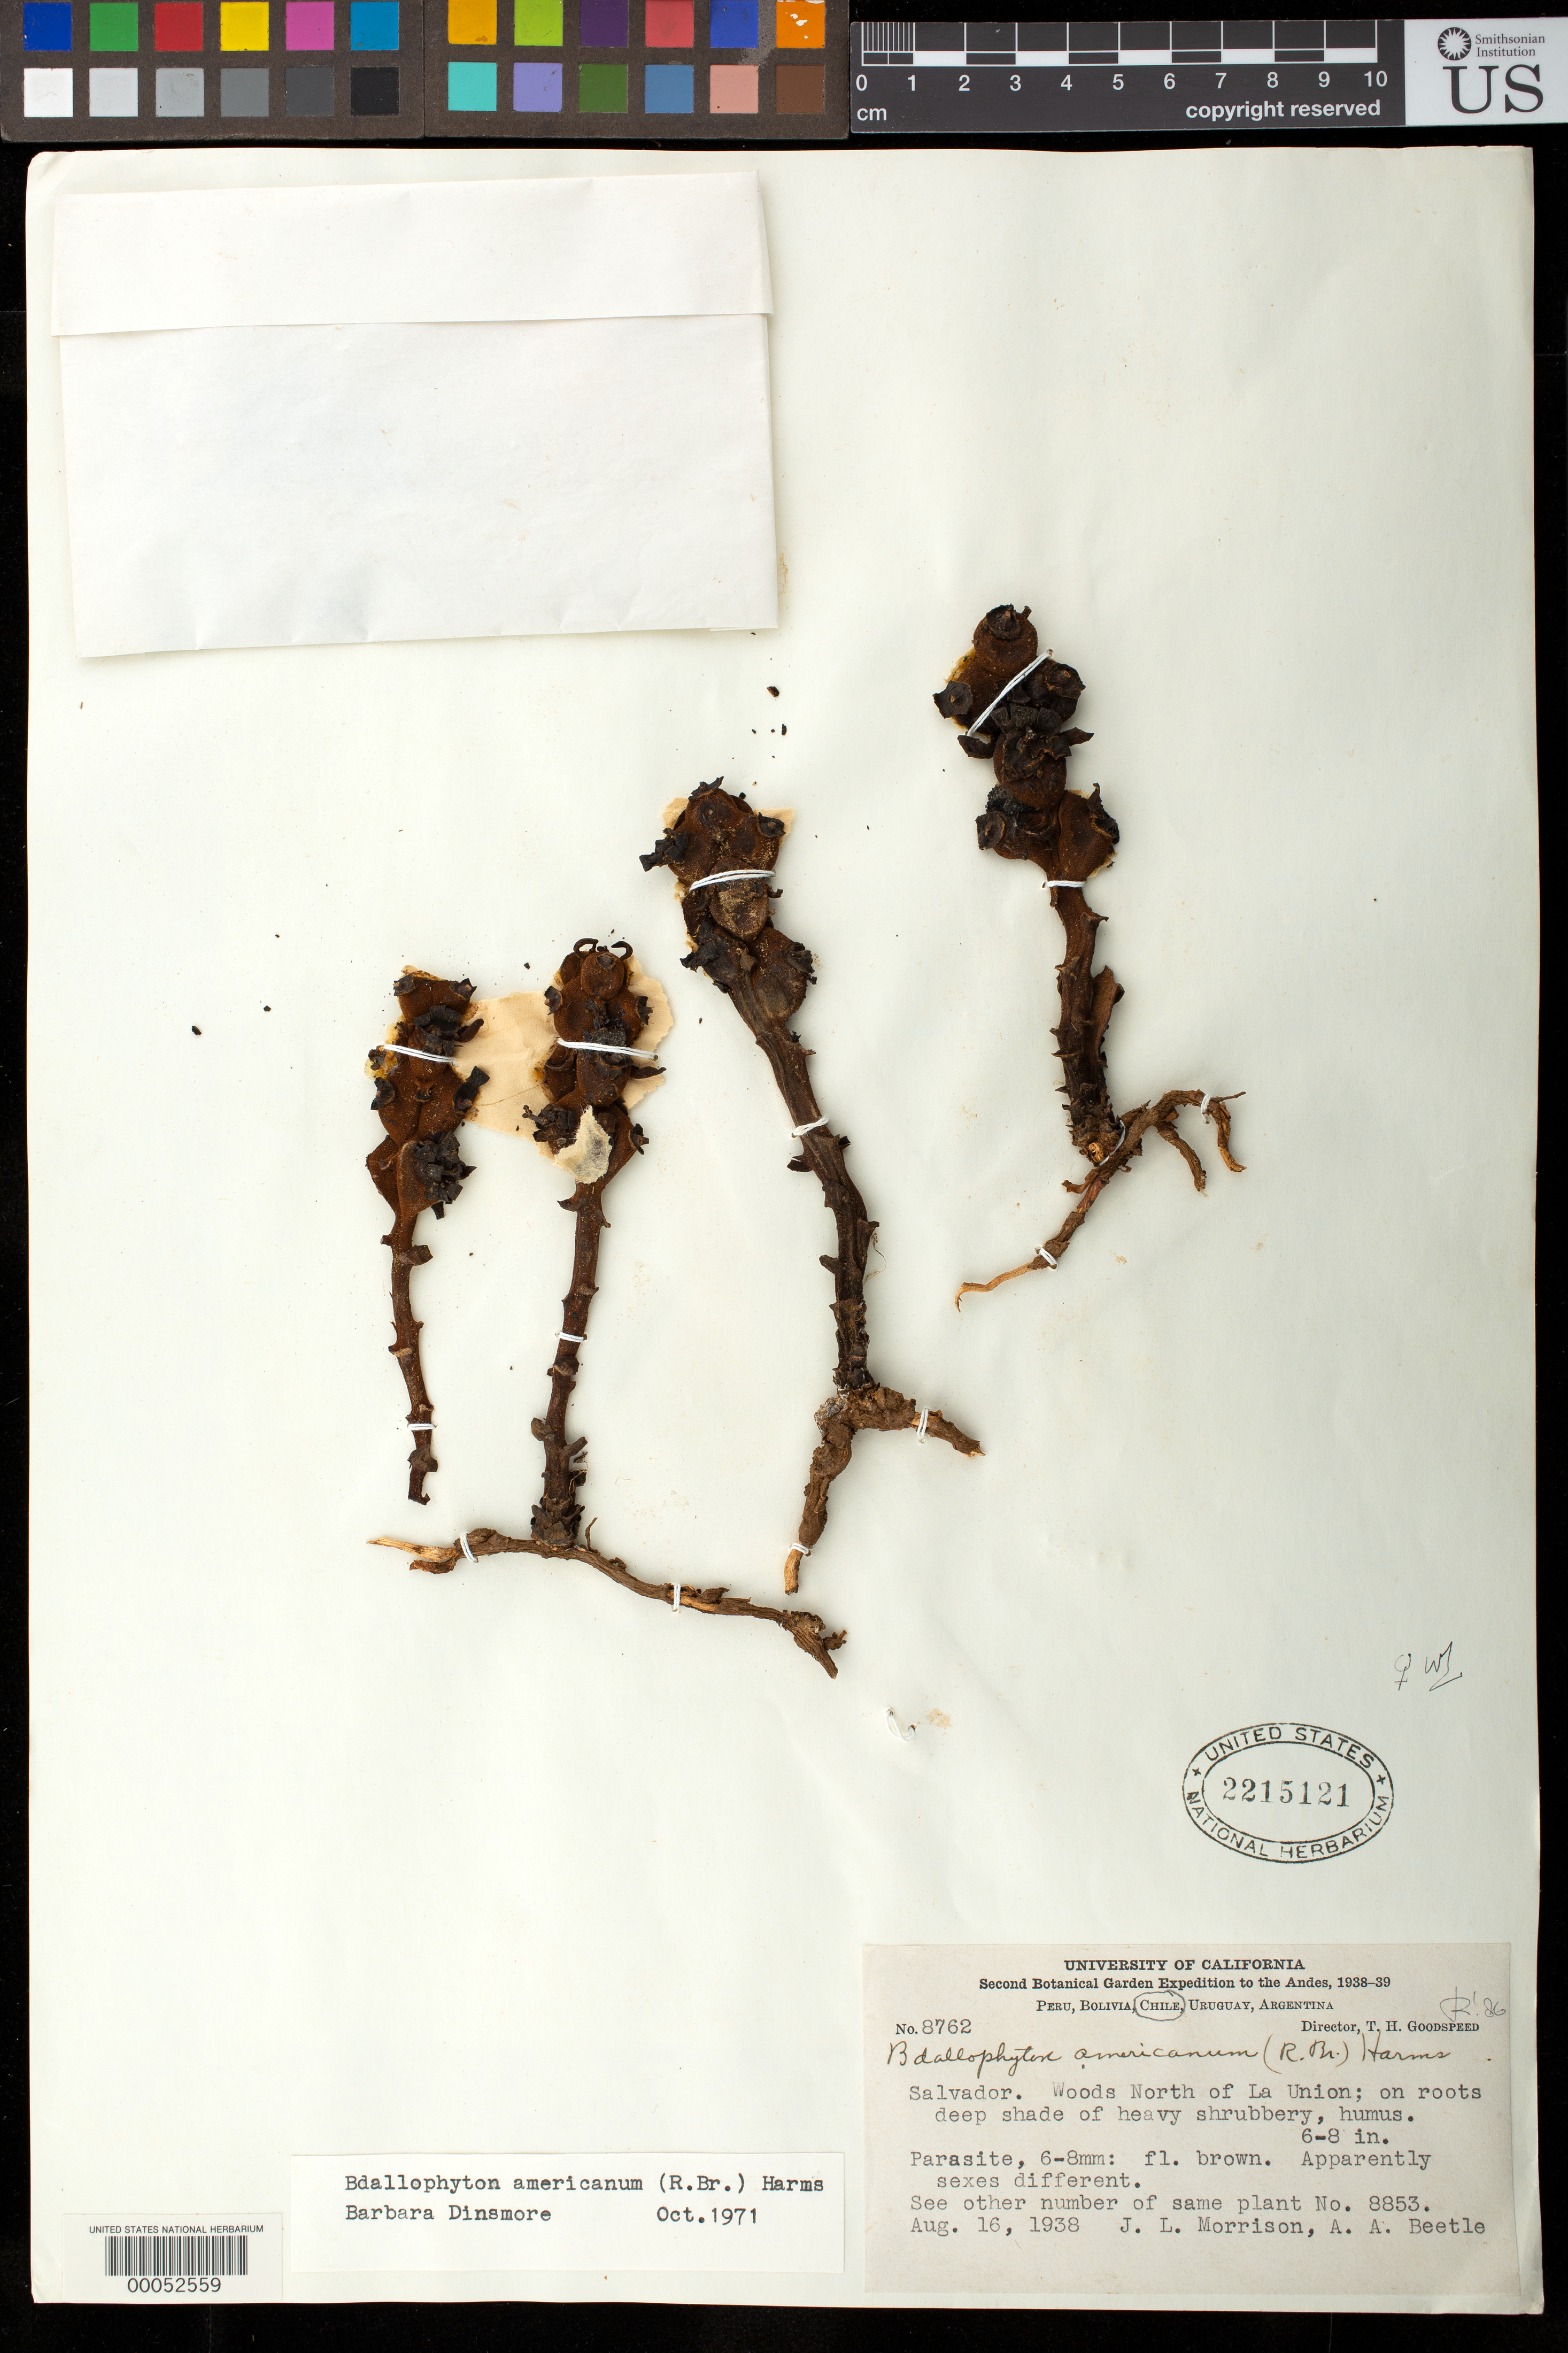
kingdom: Plantae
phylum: Tracheophyta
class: Magnoliopsida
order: Malvales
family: Cytinaceae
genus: Bdallophytum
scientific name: Bdallophytum americanum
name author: (R. Br.) Eichler ex Solms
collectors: J. L. Morrison & A. A. Beetle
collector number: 8762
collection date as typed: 16 Aug 1938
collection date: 1938-08-16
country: Chile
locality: Salvador, woods n of la union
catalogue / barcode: US 2215121